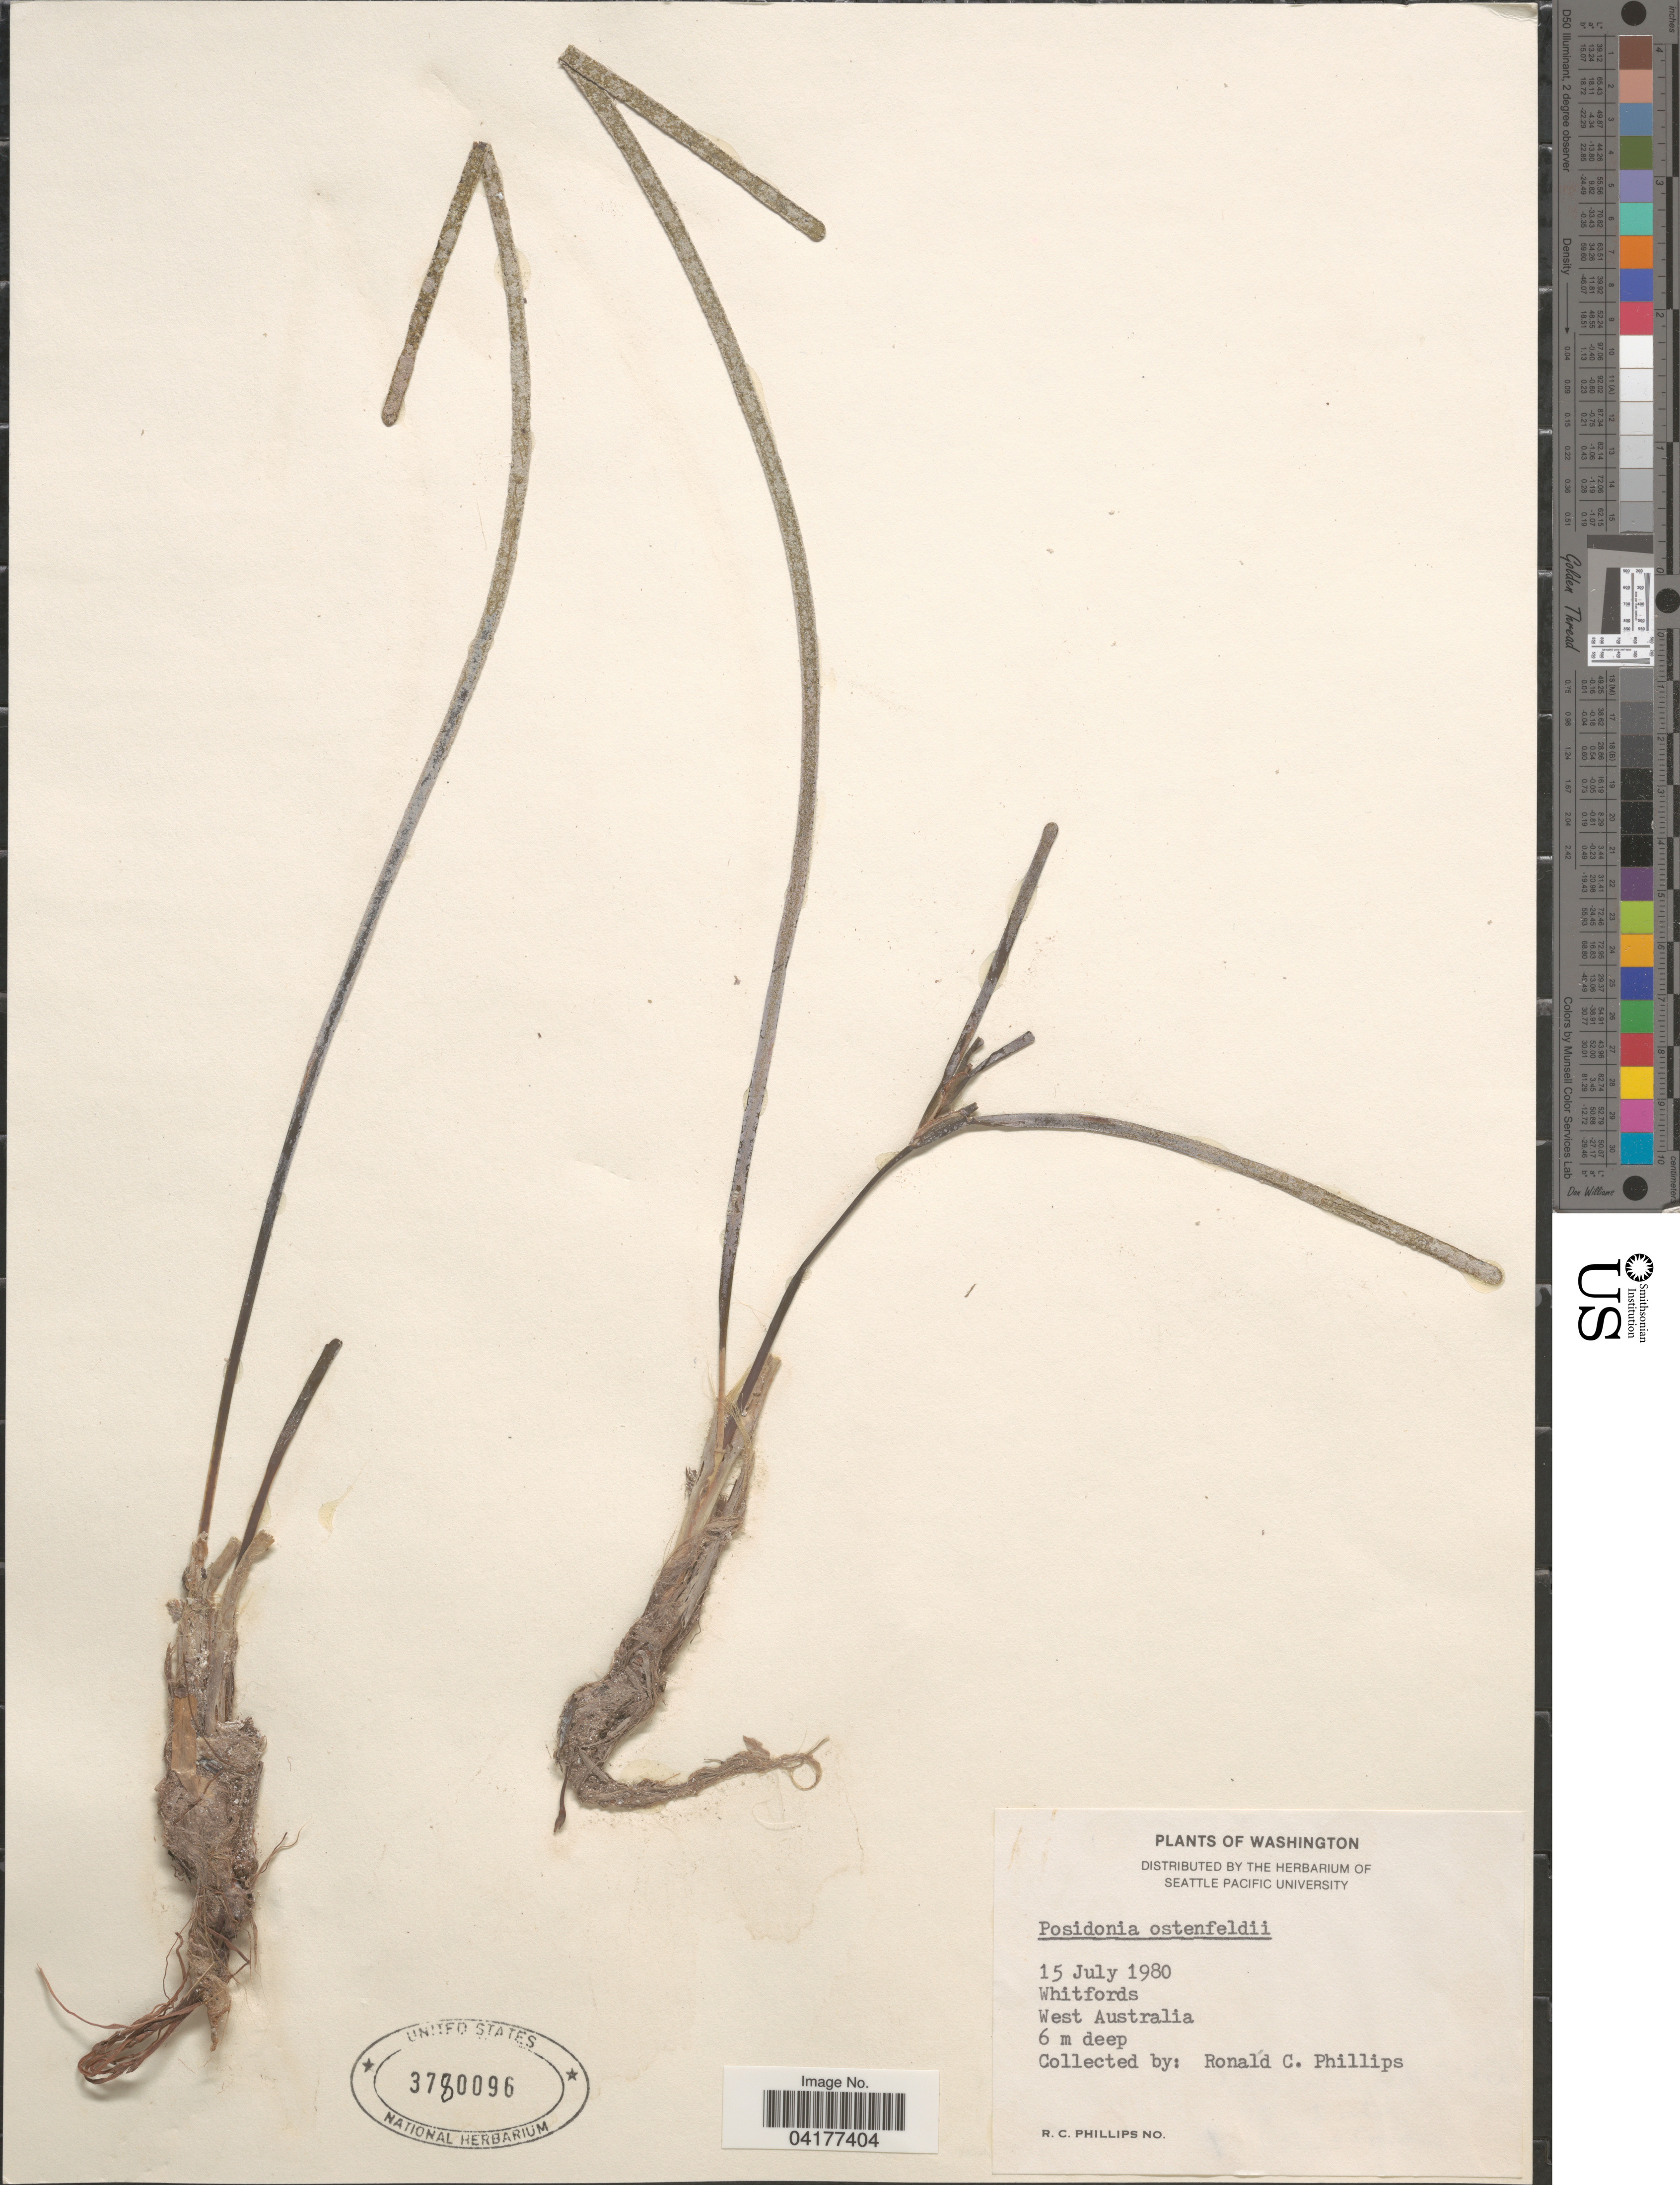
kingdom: Plantae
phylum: Tracheophyta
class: Liliopsida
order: Alismatales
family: Posidoniaceae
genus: Posidonia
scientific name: Posidonia ostenfeldii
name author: Hartog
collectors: R. C. Phillips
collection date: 1980-07-15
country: Australia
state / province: Western Australia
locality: Whitfords.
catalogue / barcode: US 3780096